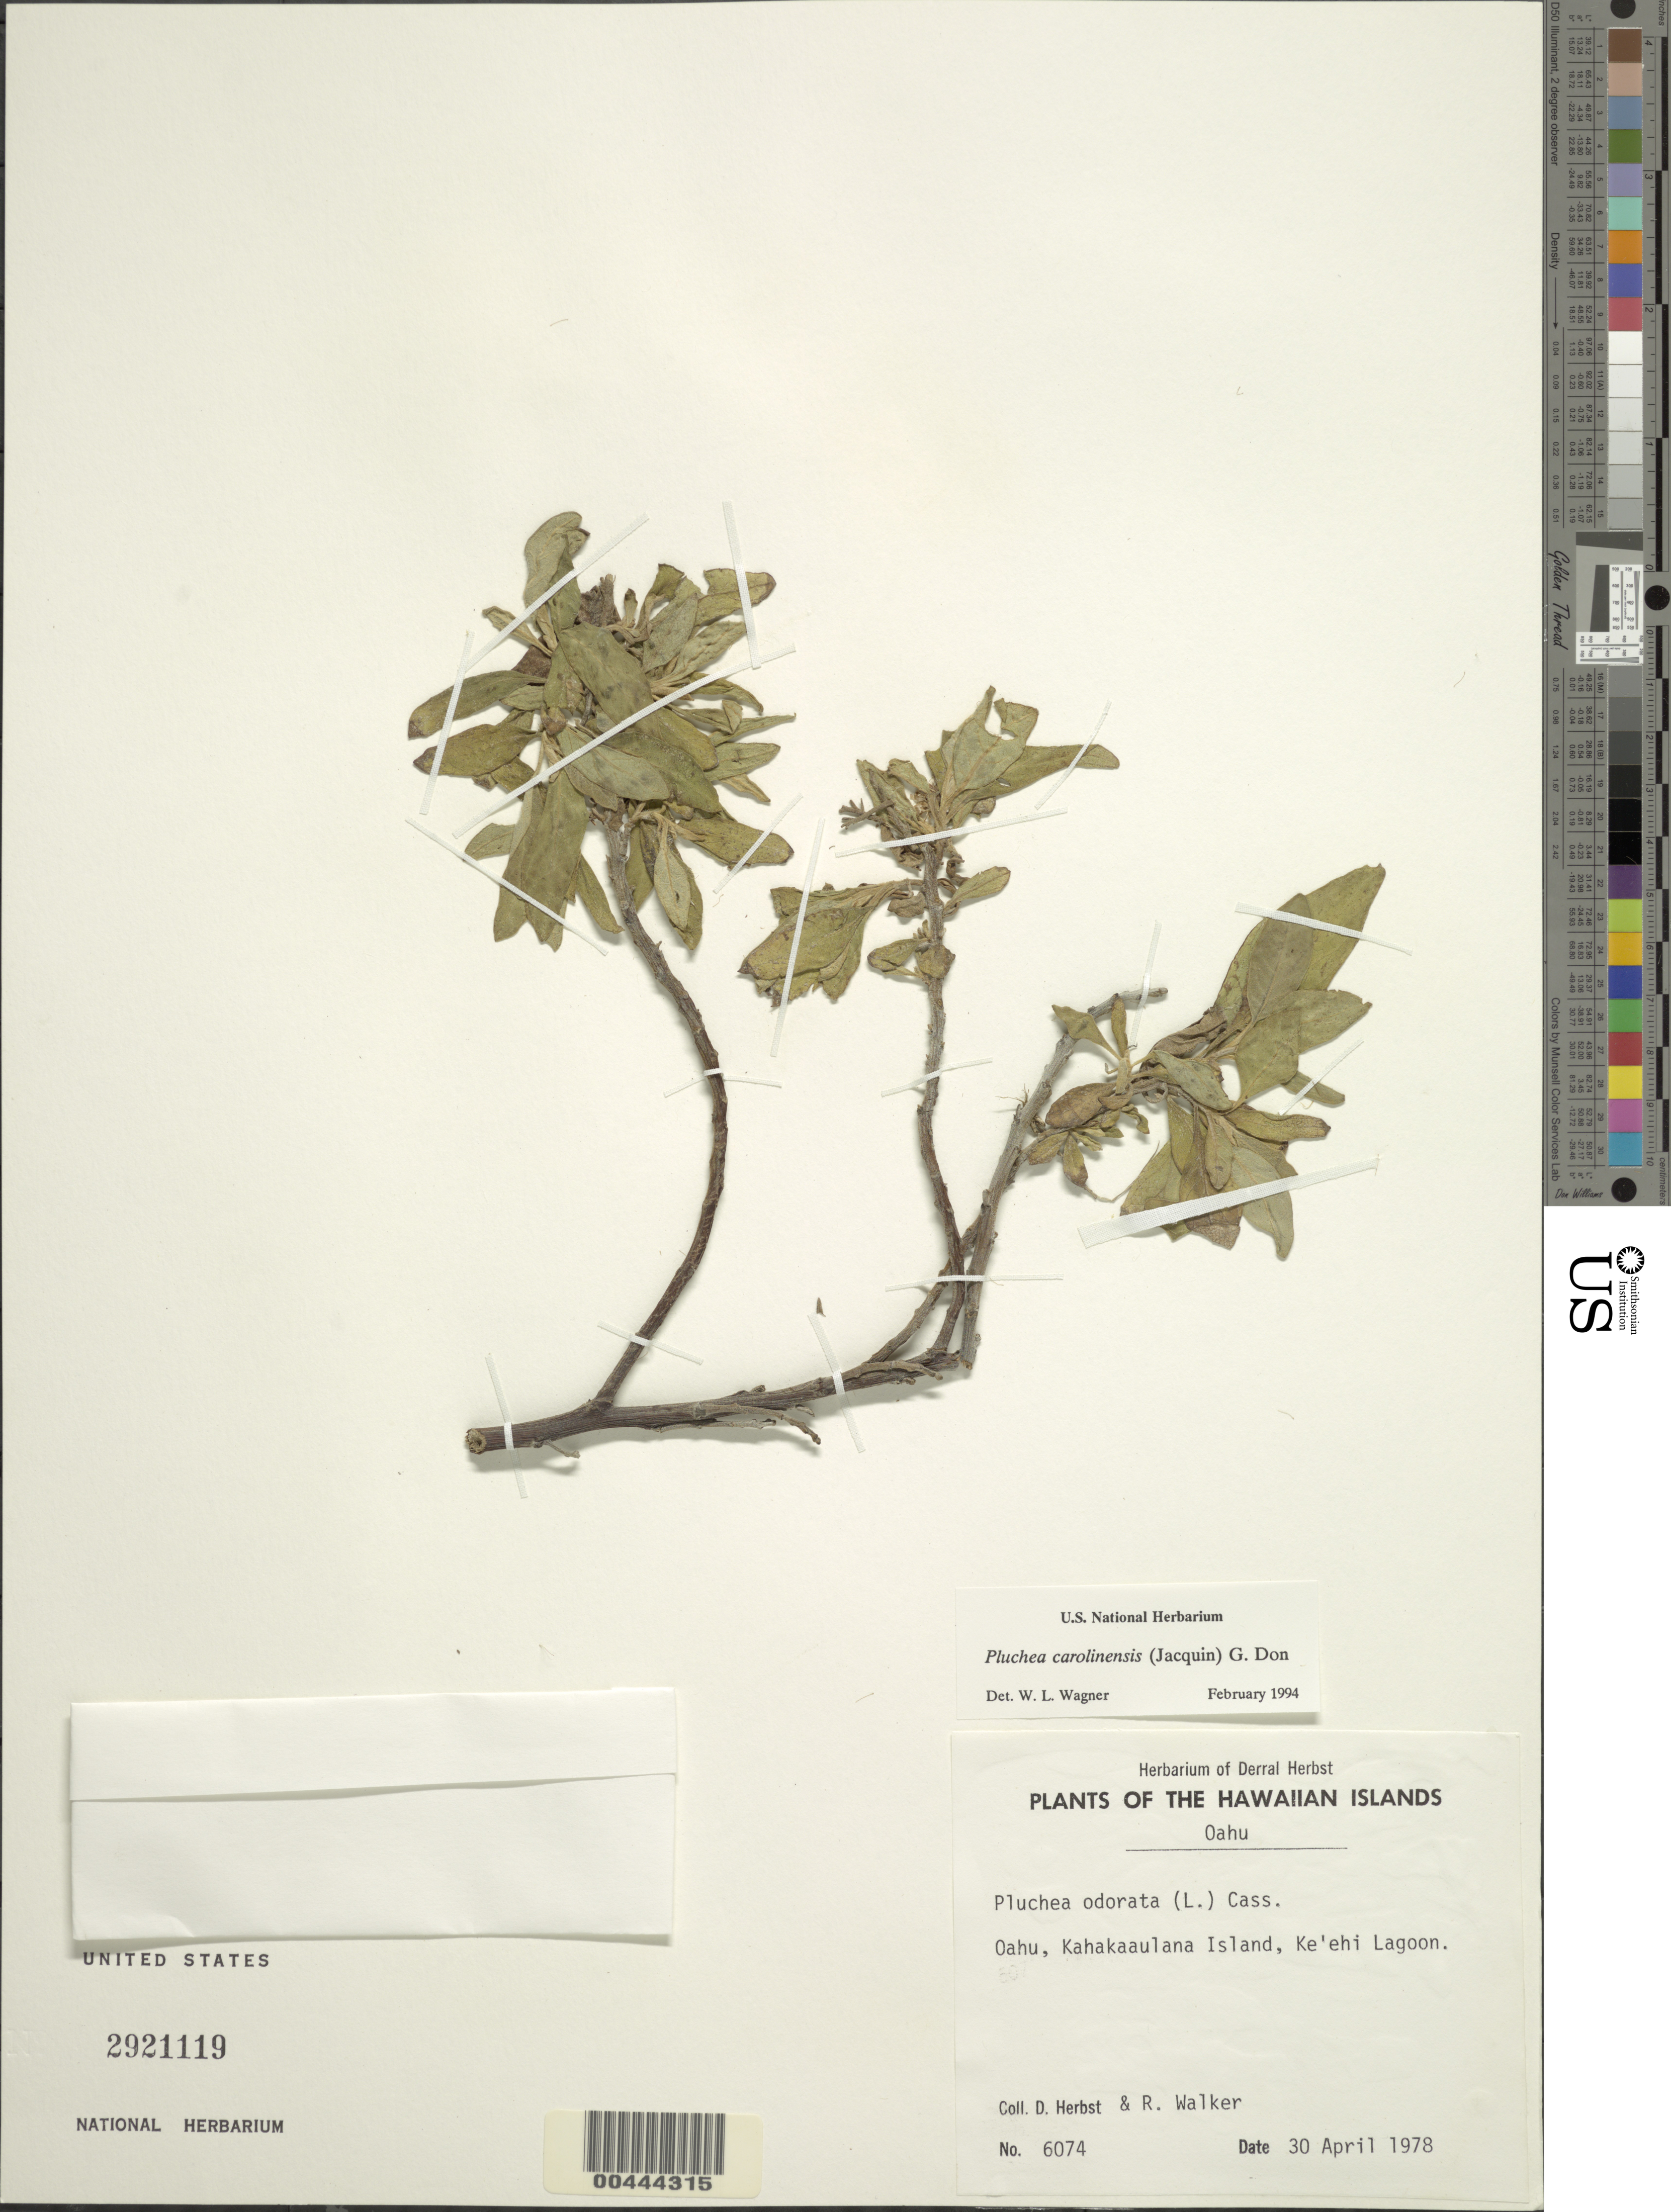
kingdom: Plantae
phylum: Tracheophyta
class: Magnoliopsida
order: Asterales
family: Asteraceae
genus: Pluchea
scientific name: Pluchea carolinensis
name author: (Jacq.) D. Don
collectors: D. R. Herbst & R. Walker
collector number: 6074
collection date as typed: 30 Apr 1978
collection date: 1978-04-30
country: United States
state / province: Hawaii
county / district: Honolulu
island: Sand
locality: Keehi Lagoon, Oahu. [Kahakaaulana = Sand Island]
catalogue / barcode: US 2921119